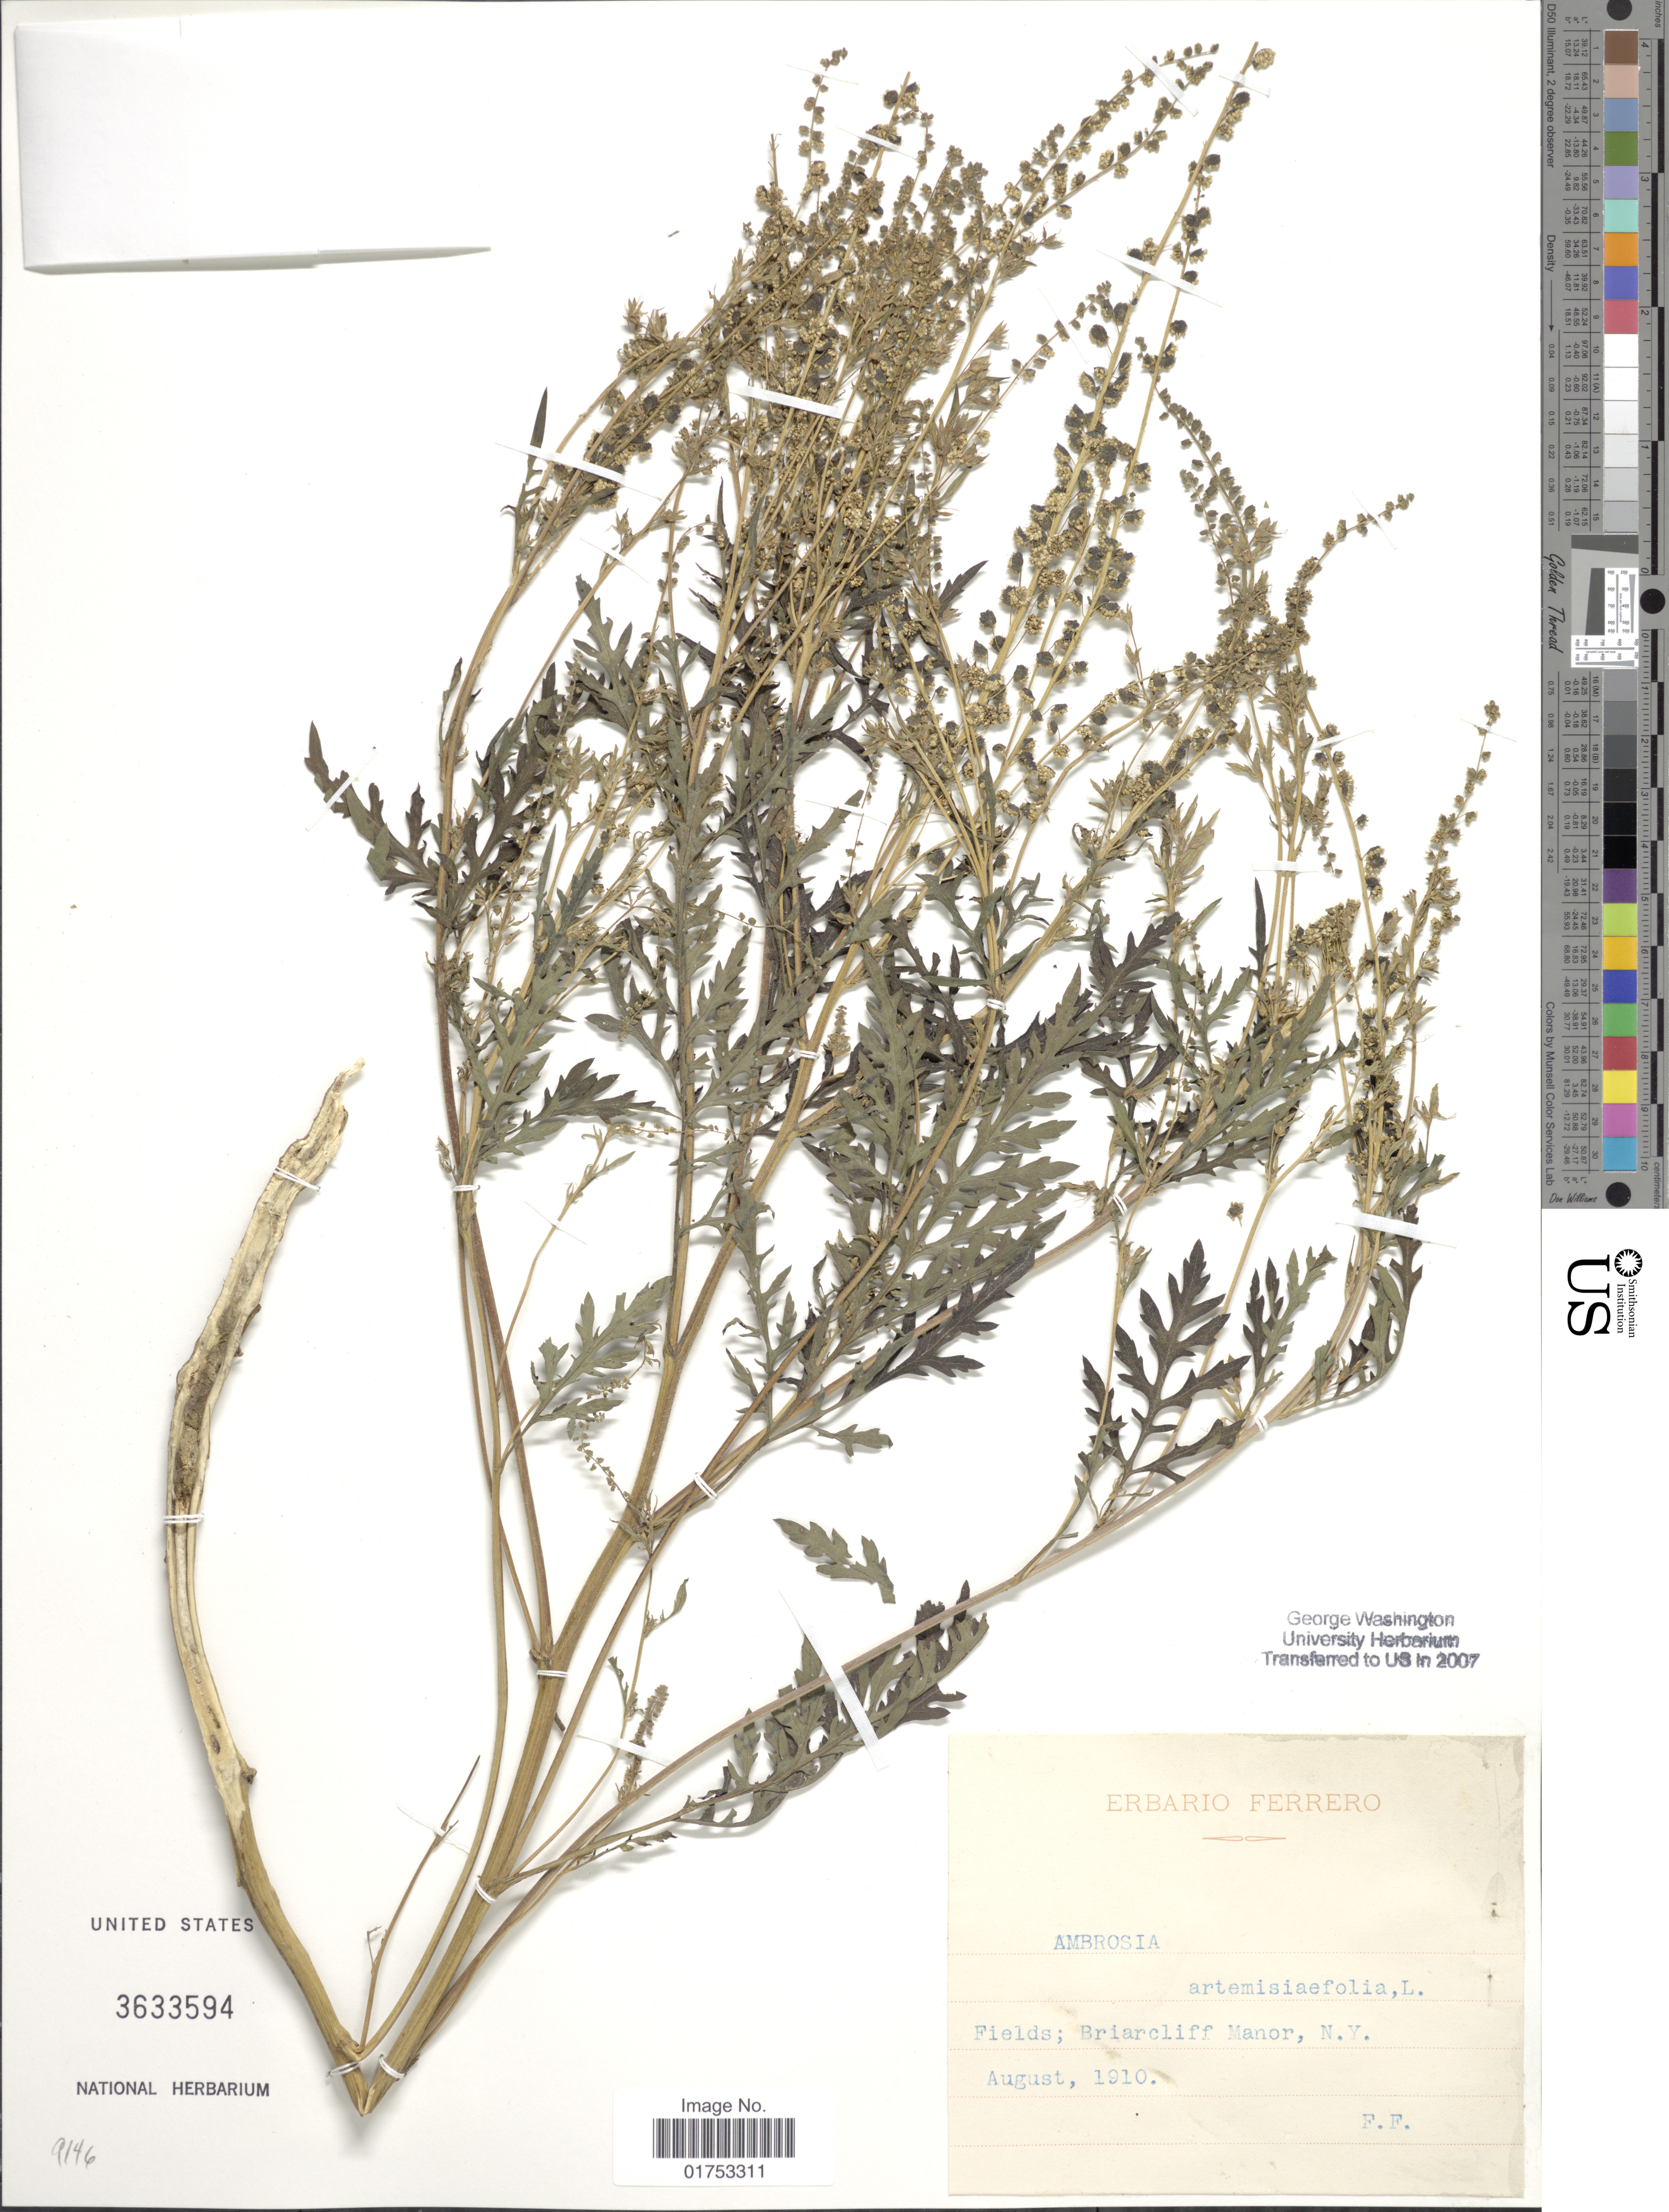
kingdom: Plantae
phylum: Tracheophyta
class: Magnoliopsida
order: Asterales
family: Asteraceae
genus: Ambrosia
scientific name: Ambrosia artemisiifolia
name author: L.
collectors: F. Ferrero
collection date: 1910-08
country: United States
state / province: New York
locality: Briarcliff Manor, N. Y.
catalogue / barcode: US 3633594